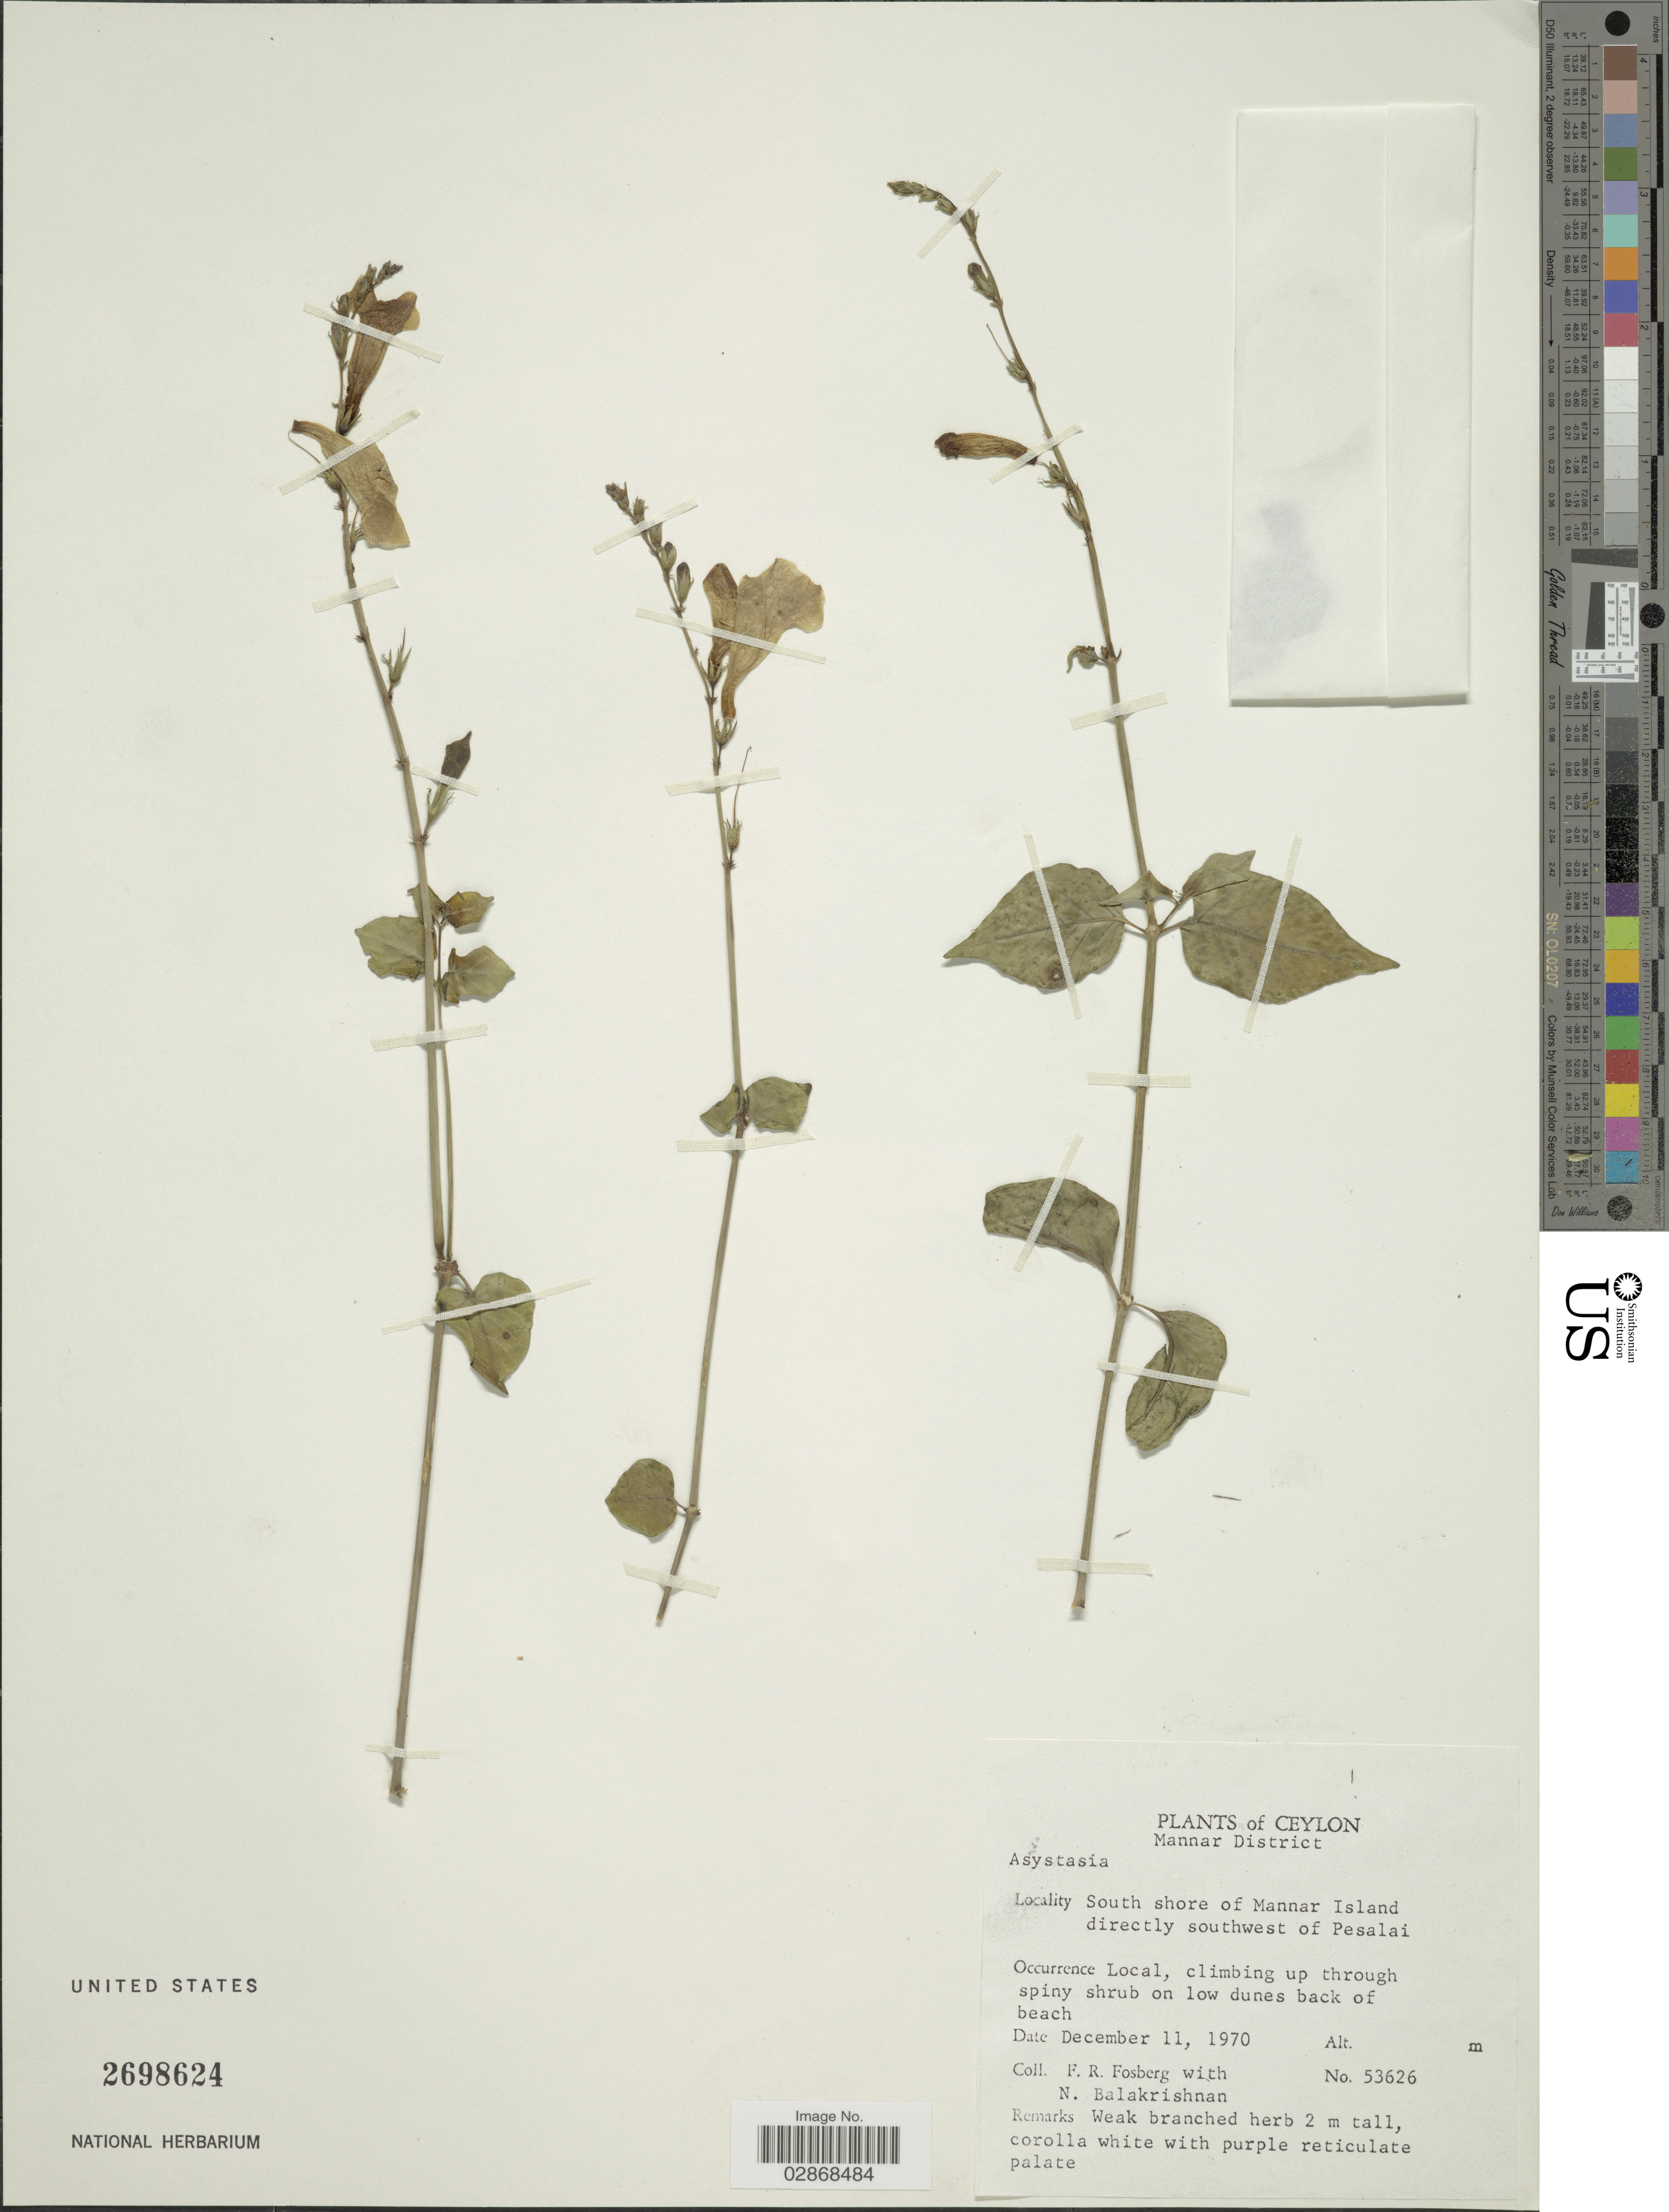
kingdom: Plantae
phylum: Tracheophyta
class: Magnoliopsida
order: Lamiales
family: Acanthaceae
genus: Asystasia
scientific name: Asystasia sp.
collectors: F. R. Fosberg & N. Balakrishnan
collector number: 53626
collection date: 1970-12-11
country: Sri Lanka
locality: Ceylon. Mannar District. South shore of Mannar Island directly southwest of Pesalai.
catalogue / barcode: US 2698624